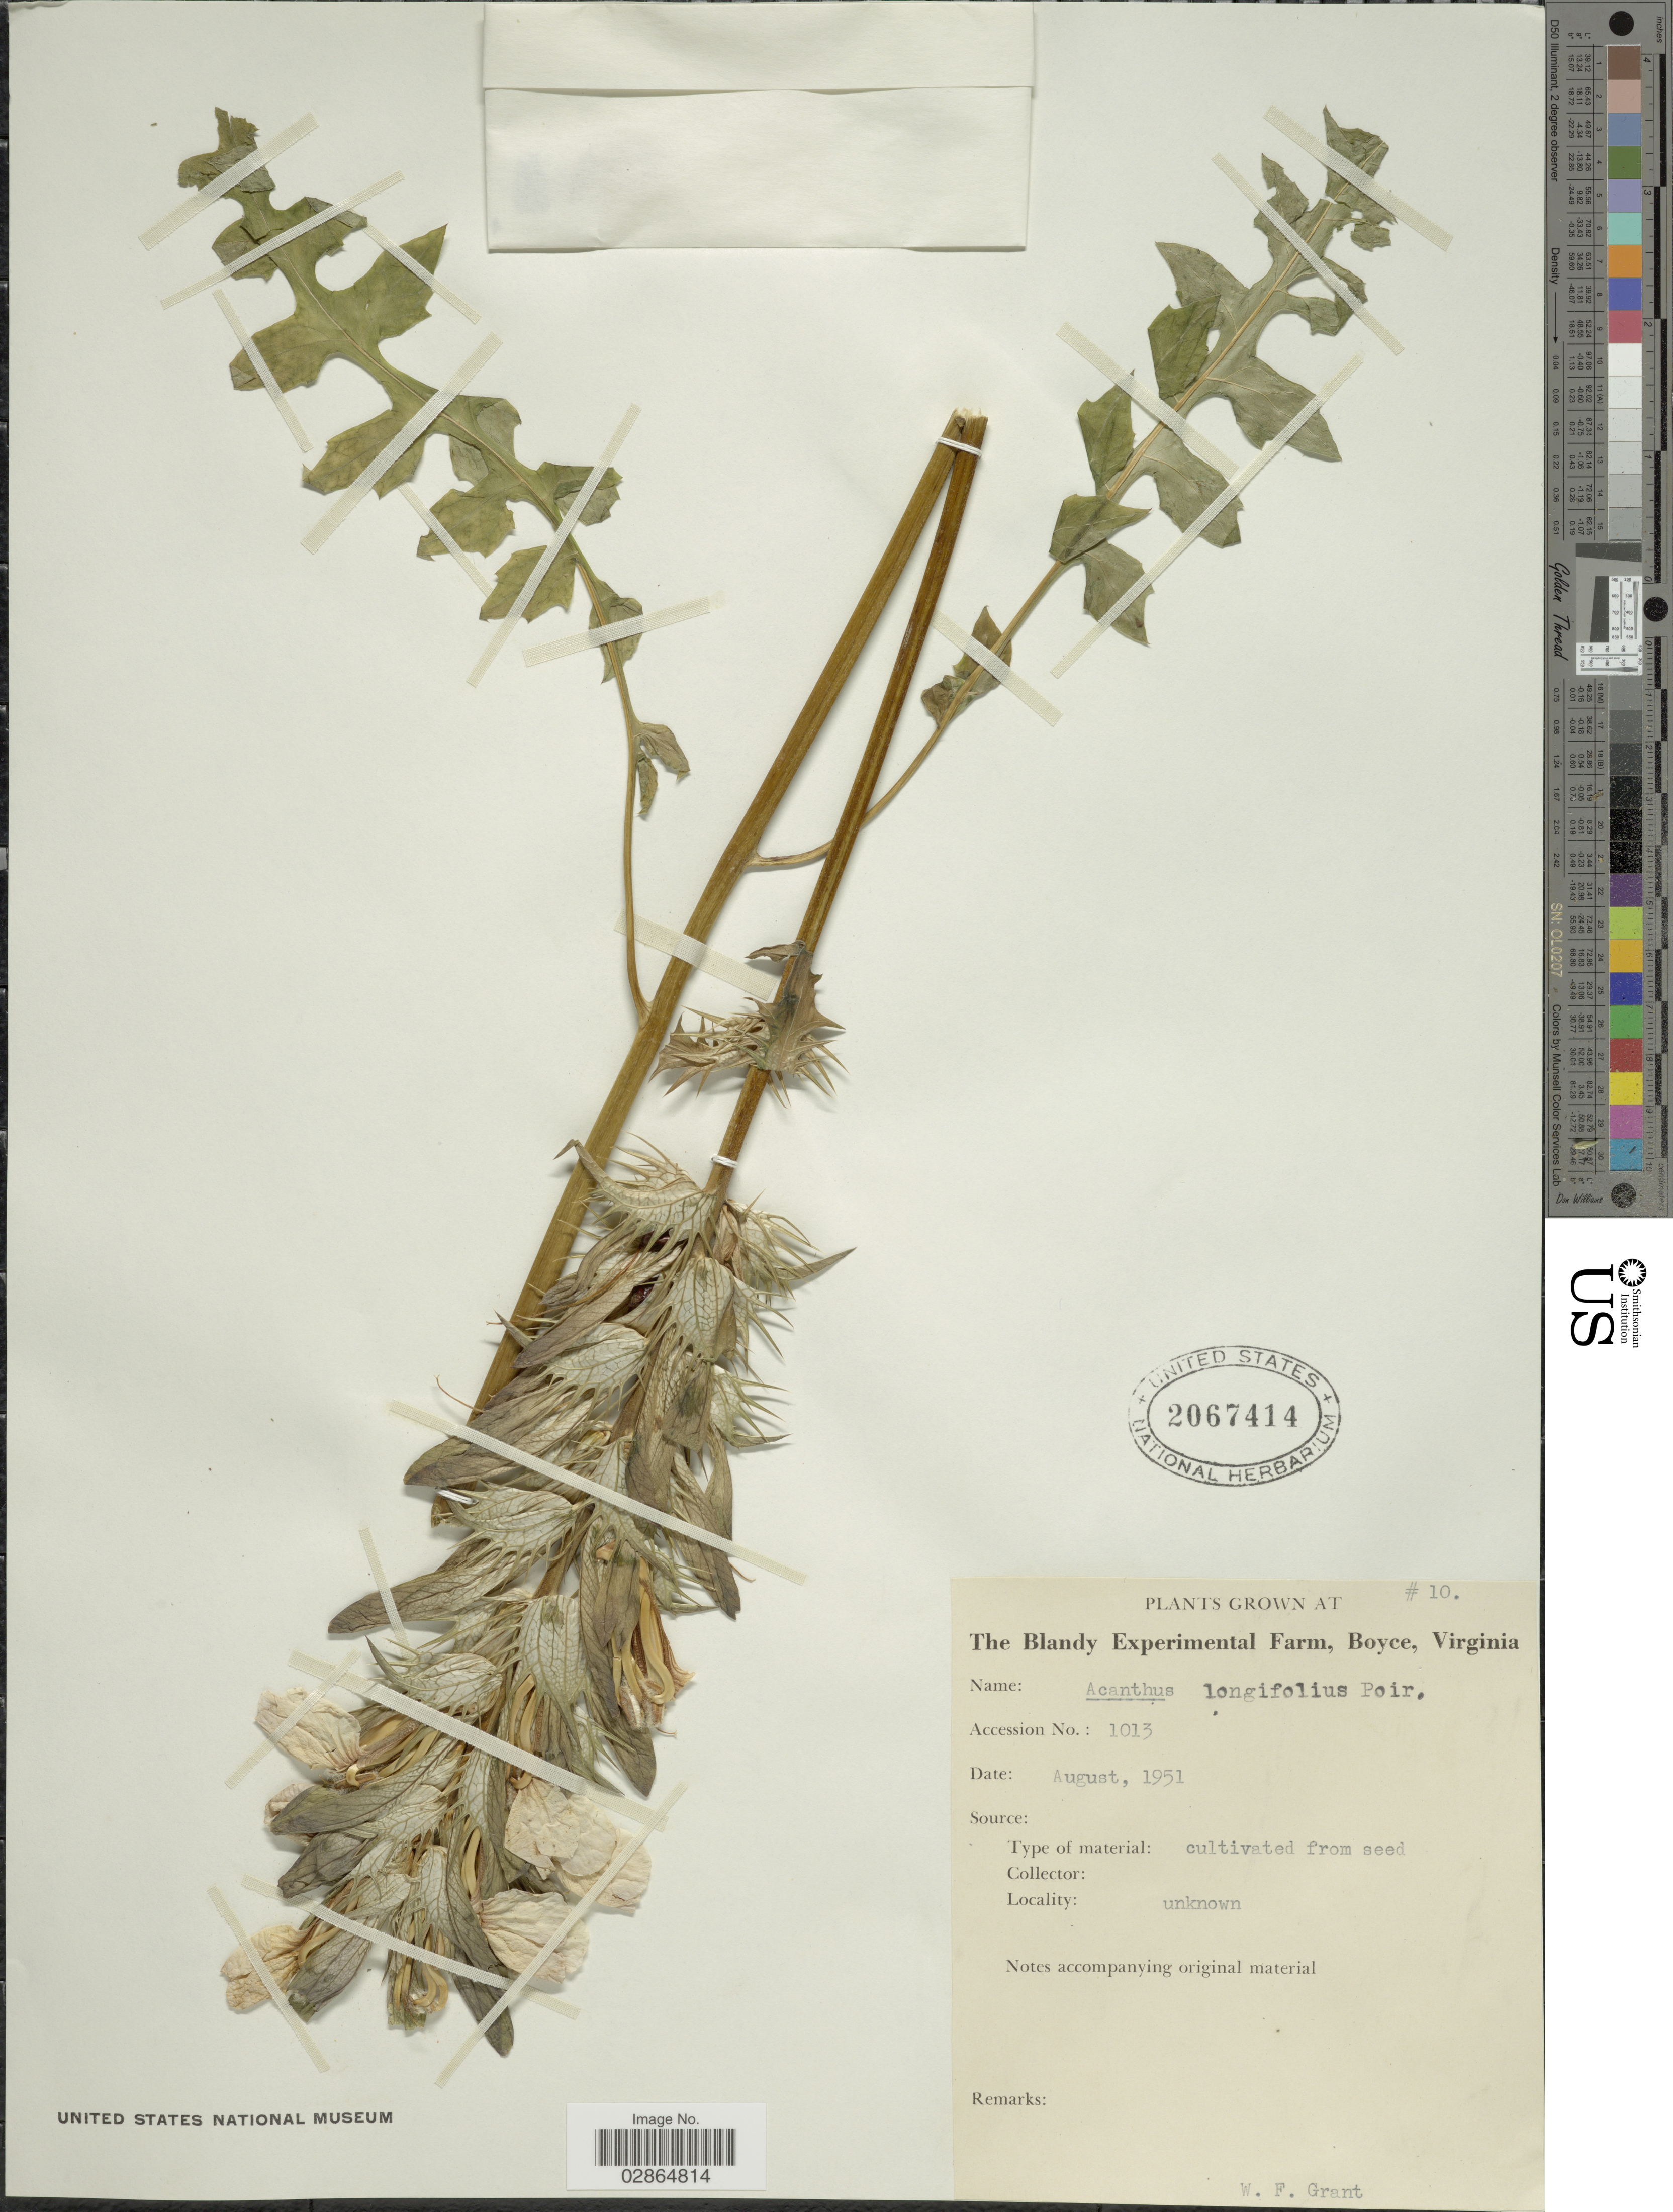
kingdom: Plantae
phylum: Tracheophyta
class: Magnoliopsida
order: Lamiales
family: Acanthaceae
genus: Acanthus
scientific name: Acanthus longifolius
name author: Poir.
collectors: W. Grant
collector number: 10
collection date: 1951-08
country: United States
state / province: Virginia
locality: The Blandy Experimental Farm, Boyce.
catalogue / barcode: US 2067414